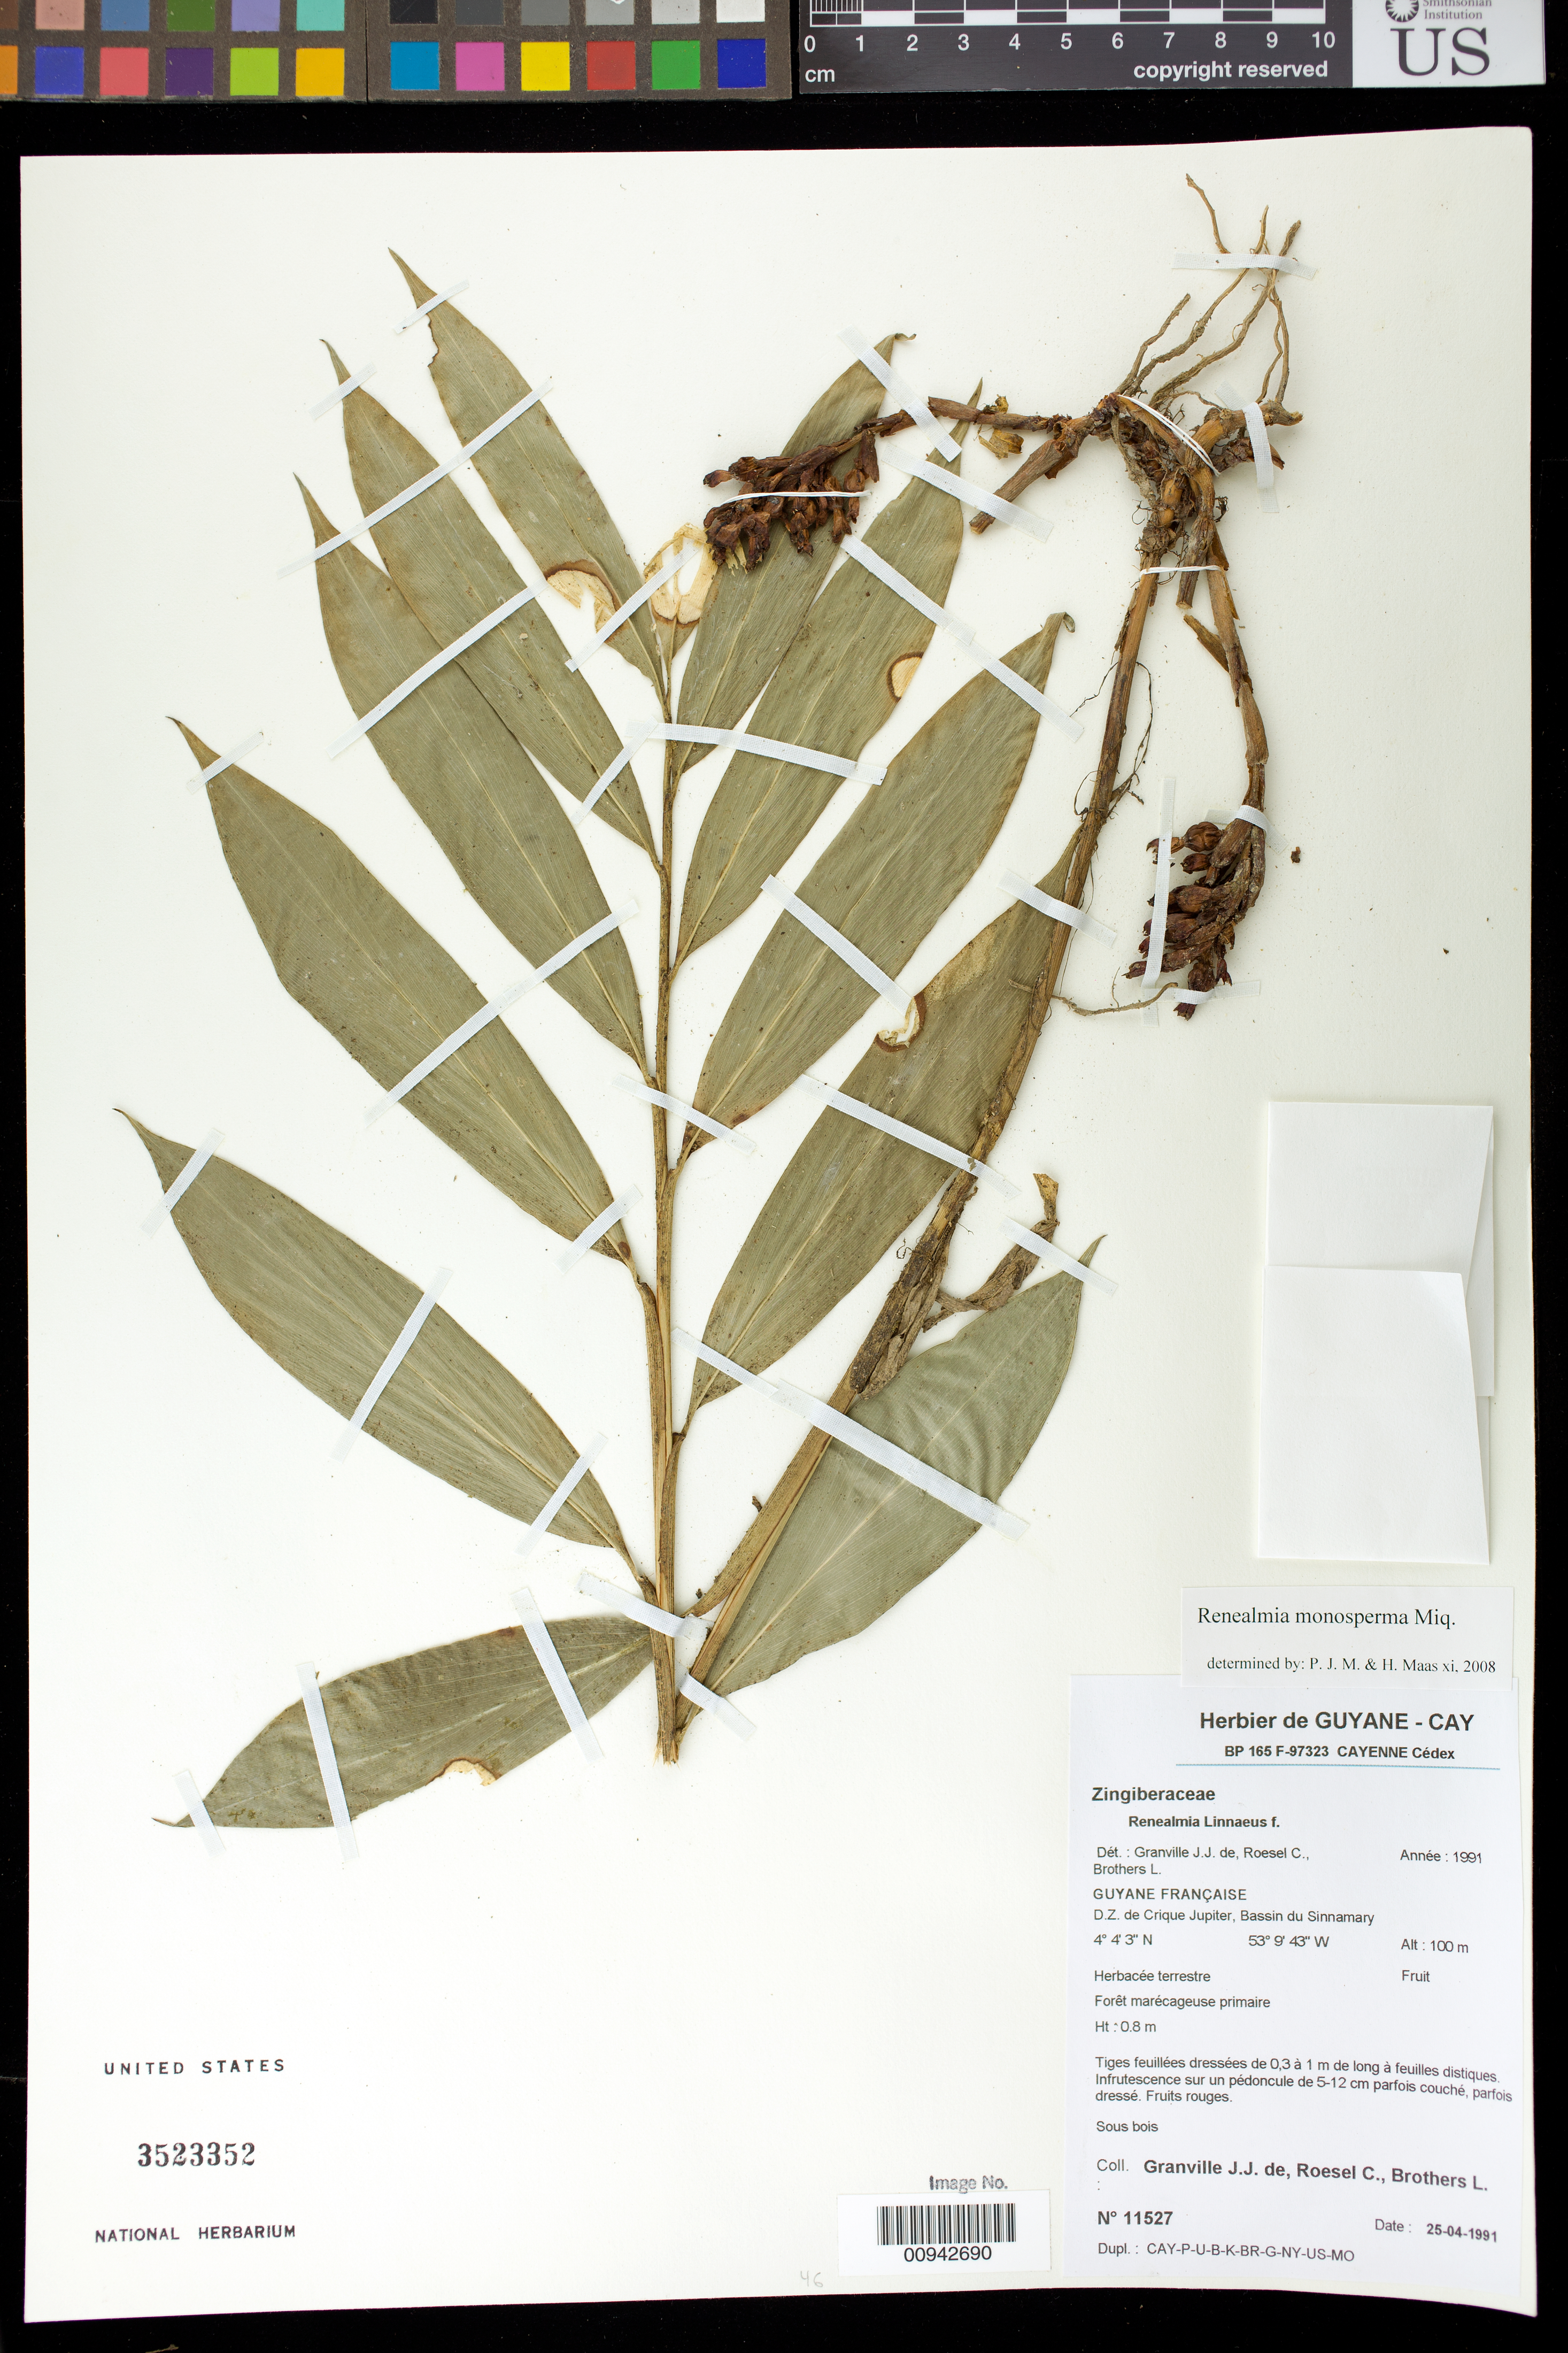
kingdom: Plantae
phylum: Tracheophyta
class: Liliopsida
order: Zingiberales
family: Zingiberaceae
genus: Renealmia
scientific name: Renealmia monosperma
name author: Miq.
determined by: Maas, Paul J.; Maas, H.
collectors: J.-J. de Granville, C. S. Roesel & L. Brothers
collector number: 11527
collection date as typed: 25-Apr-91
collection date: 1991-04-25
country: French Guiana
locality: D.Z. de Crique Jupiter, Bassin du Sinnamary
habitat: Foret marecageuse primaire. Sous bois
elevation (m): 100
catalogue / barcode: US 3523352